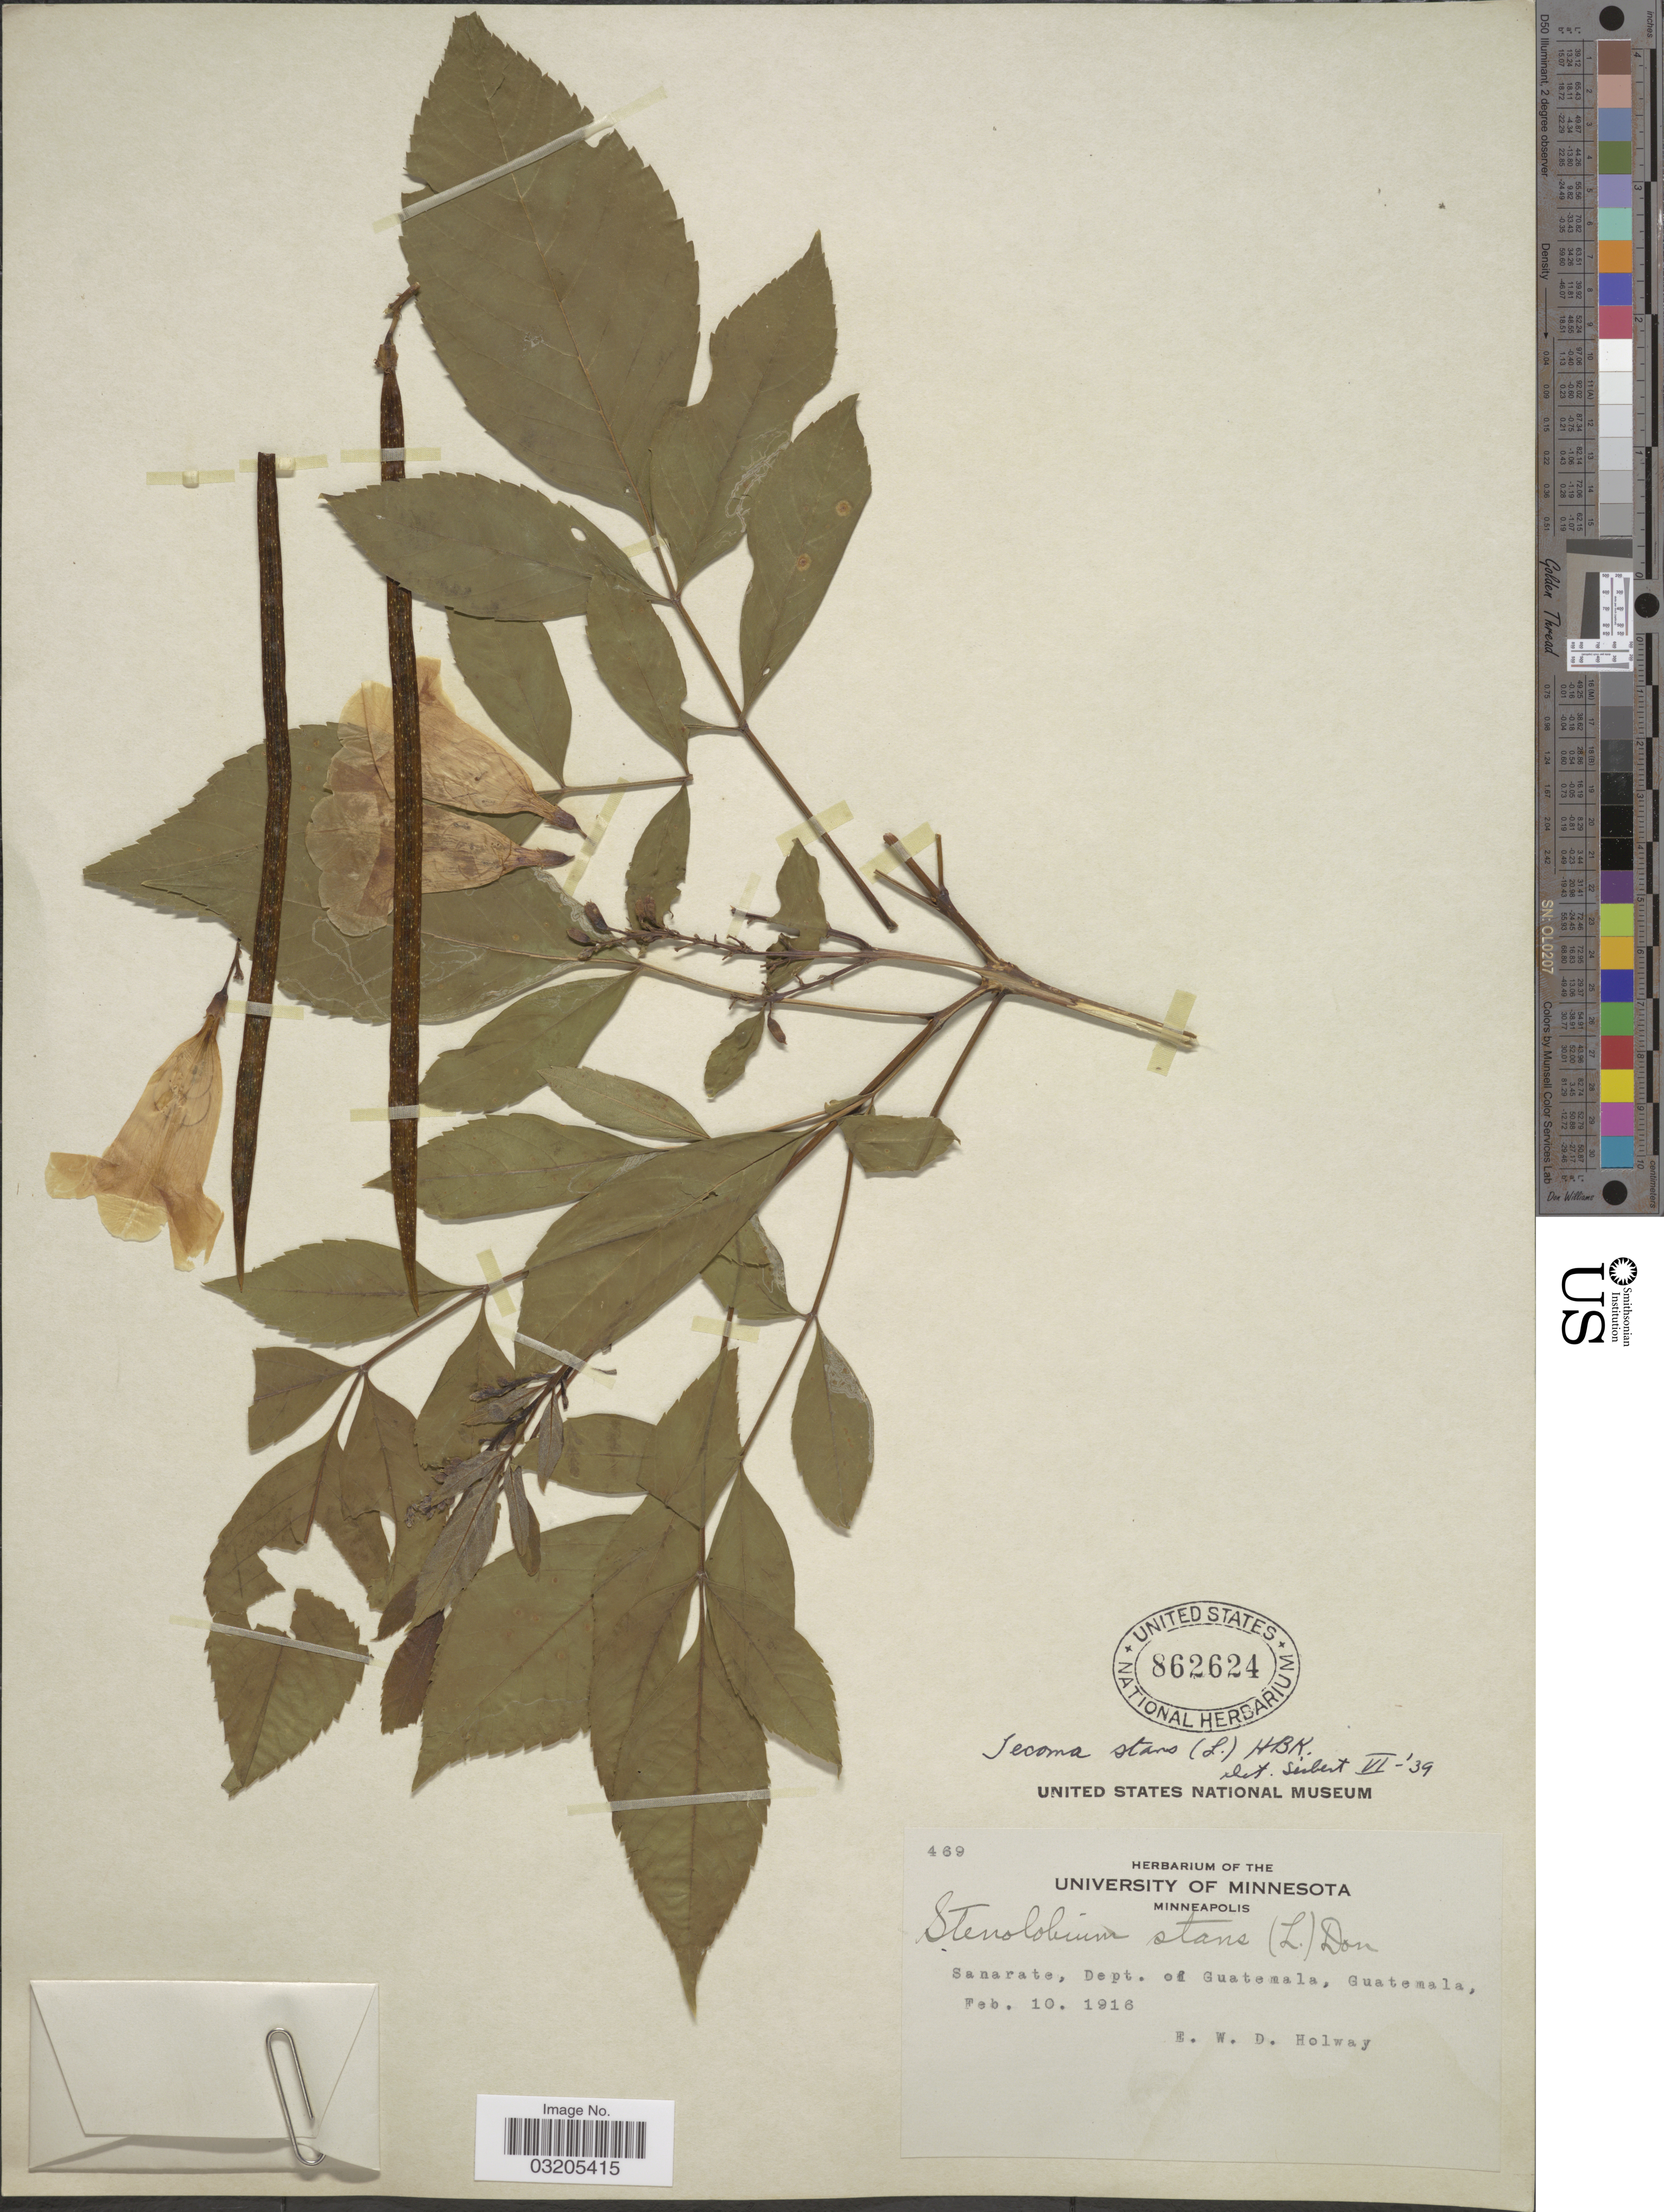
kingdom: Plantae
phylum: Tracheophyta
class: Magnoliopsida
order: Lamiales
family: Bignoniaceae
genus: Tecoma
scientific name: Tecoma stans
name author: (L.) Juss. ex Kunth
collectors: E. W. D. Holway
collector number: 469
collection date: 1916-02-10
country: Guatemala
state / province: Guatemala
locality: Sanarate, Dept. of Guatemala.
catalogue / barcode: US 862624